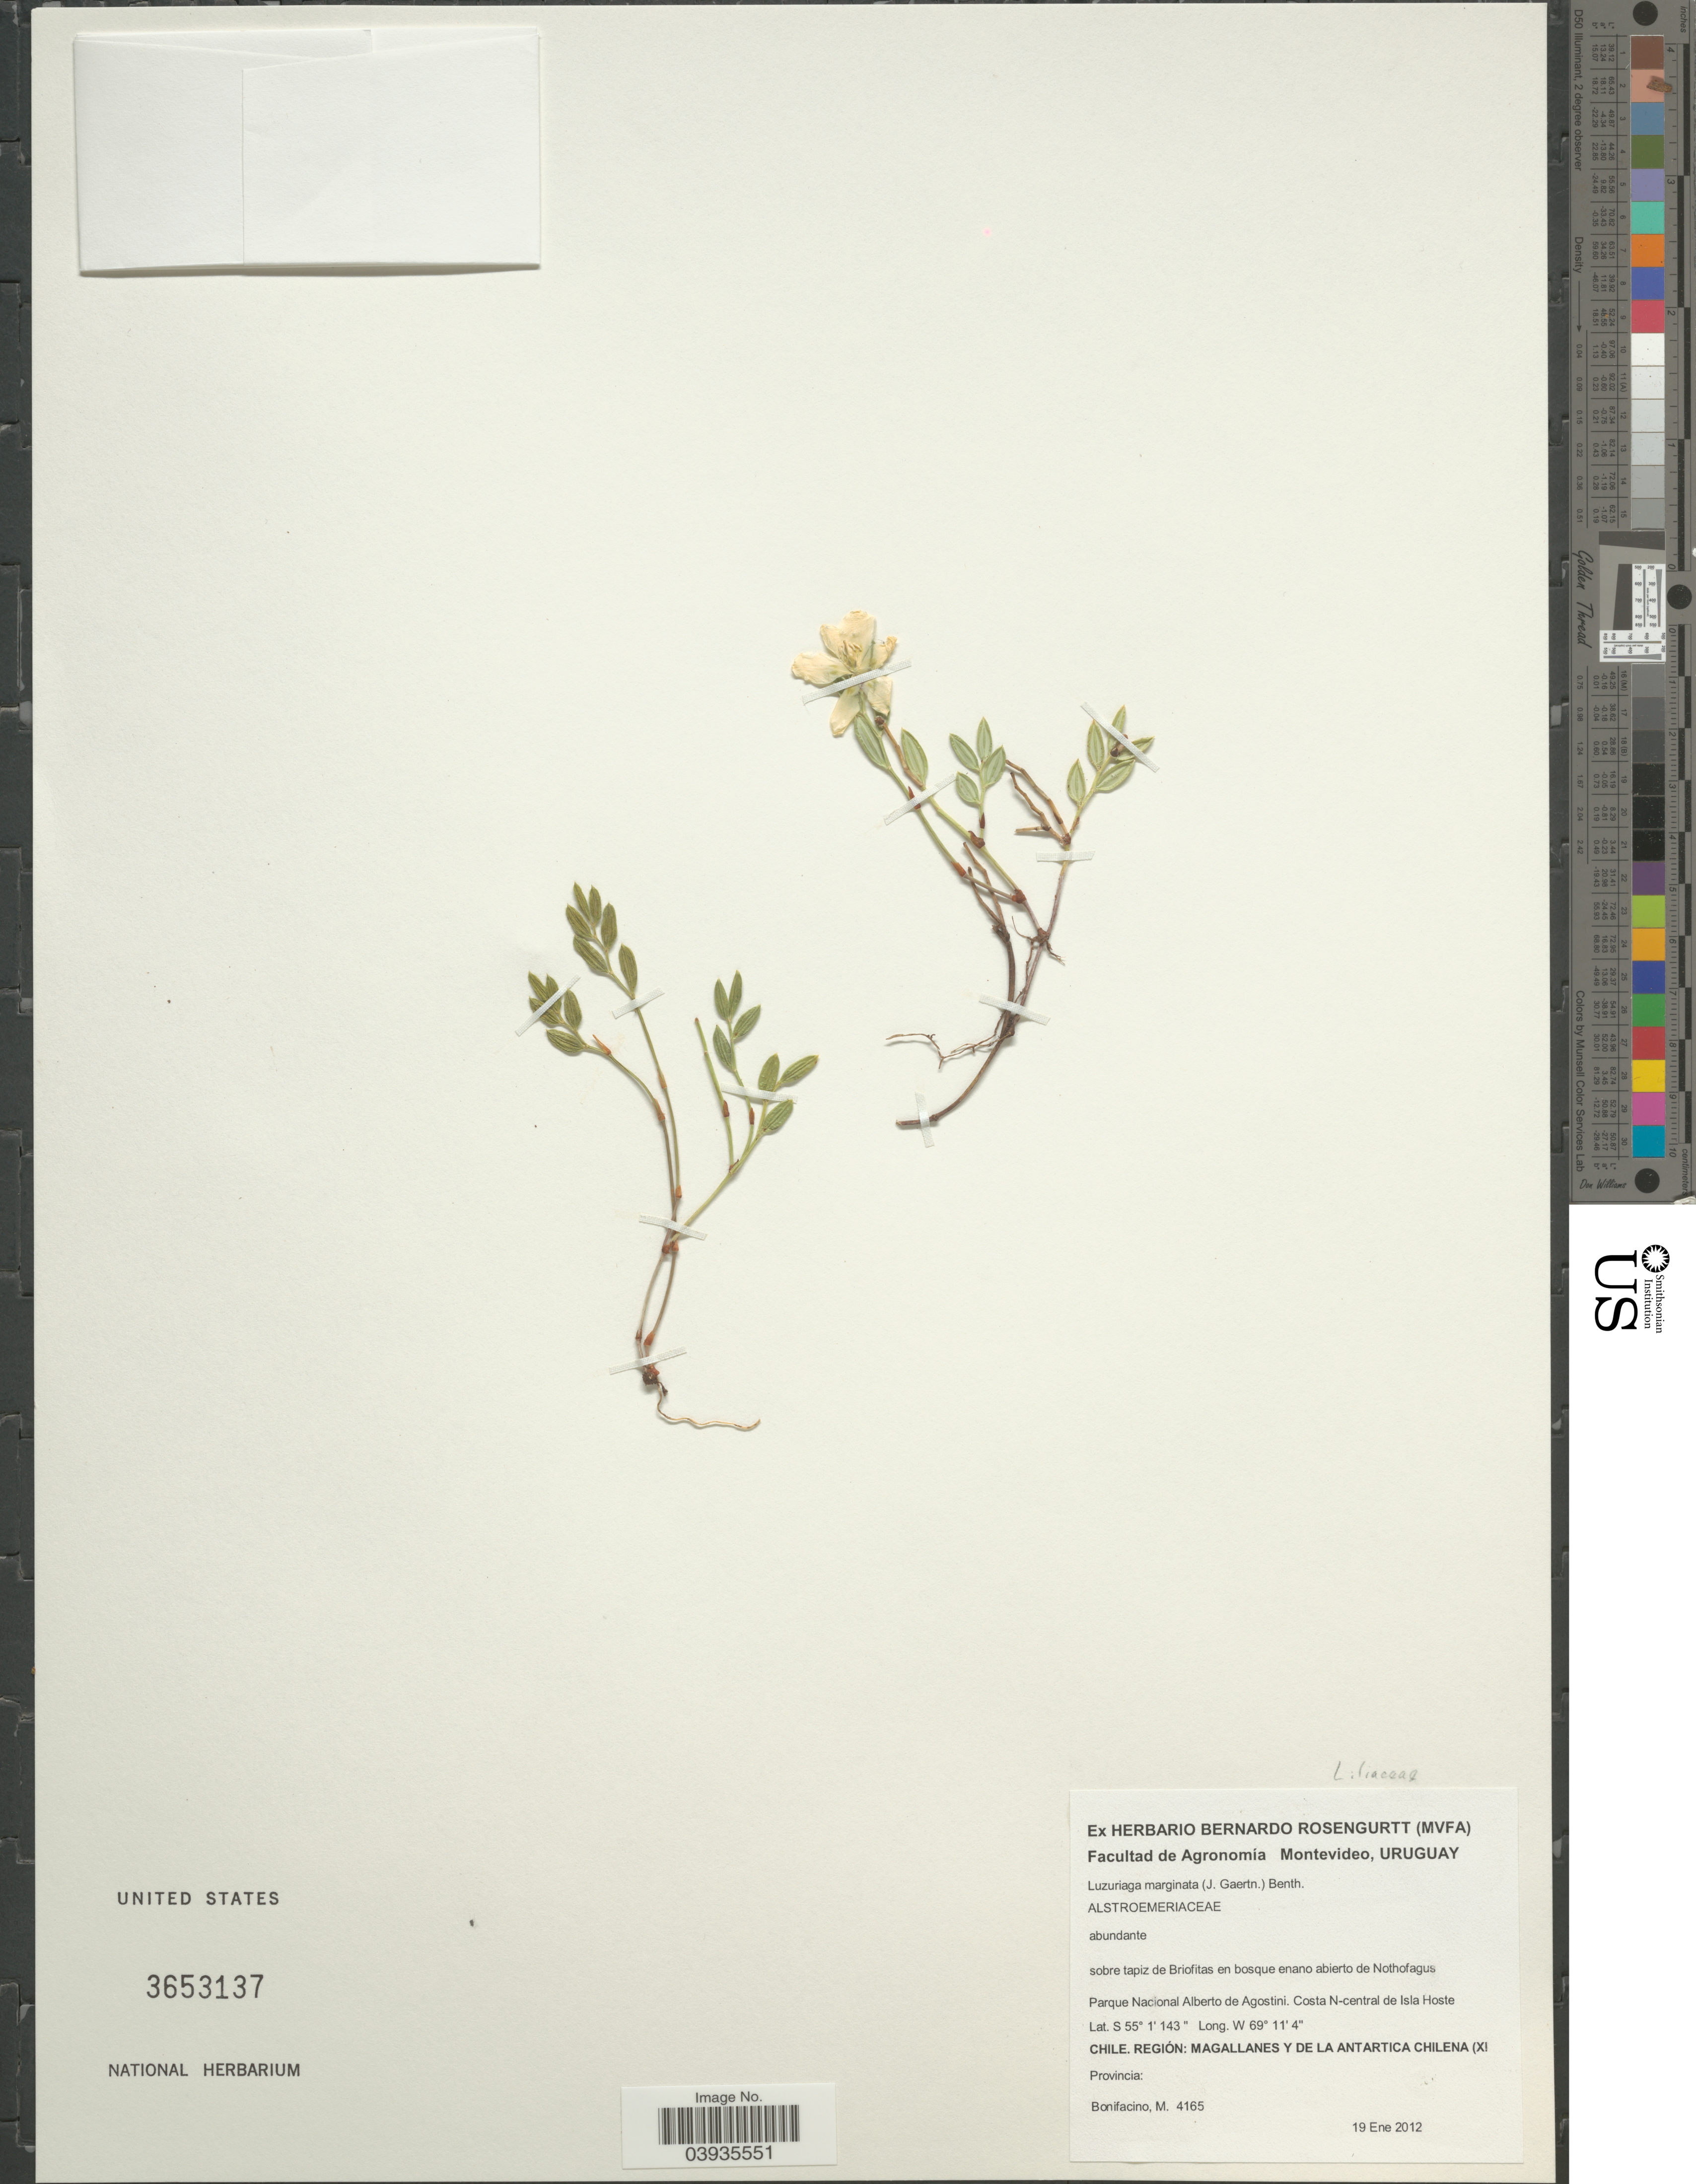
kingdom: Plantae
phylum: Tracheophyta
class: Liliopsida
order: Liliales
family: Alstroemeriaceae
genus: Luzuriaga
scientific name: Luzuriaga marginata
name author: (Gaertn.) Benth. & Hook. f.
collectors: M. Bonifacino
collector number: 4165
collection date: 2012-01-19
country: Chile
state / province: Magallanes y de la Antártica Chilena (XII)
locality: Parque Nacional Alberto de Agostini. Costa N-central de Isla Hoste. Región: Magallanes y de la Antartica Chilena (XII).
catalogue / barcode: US 3653137